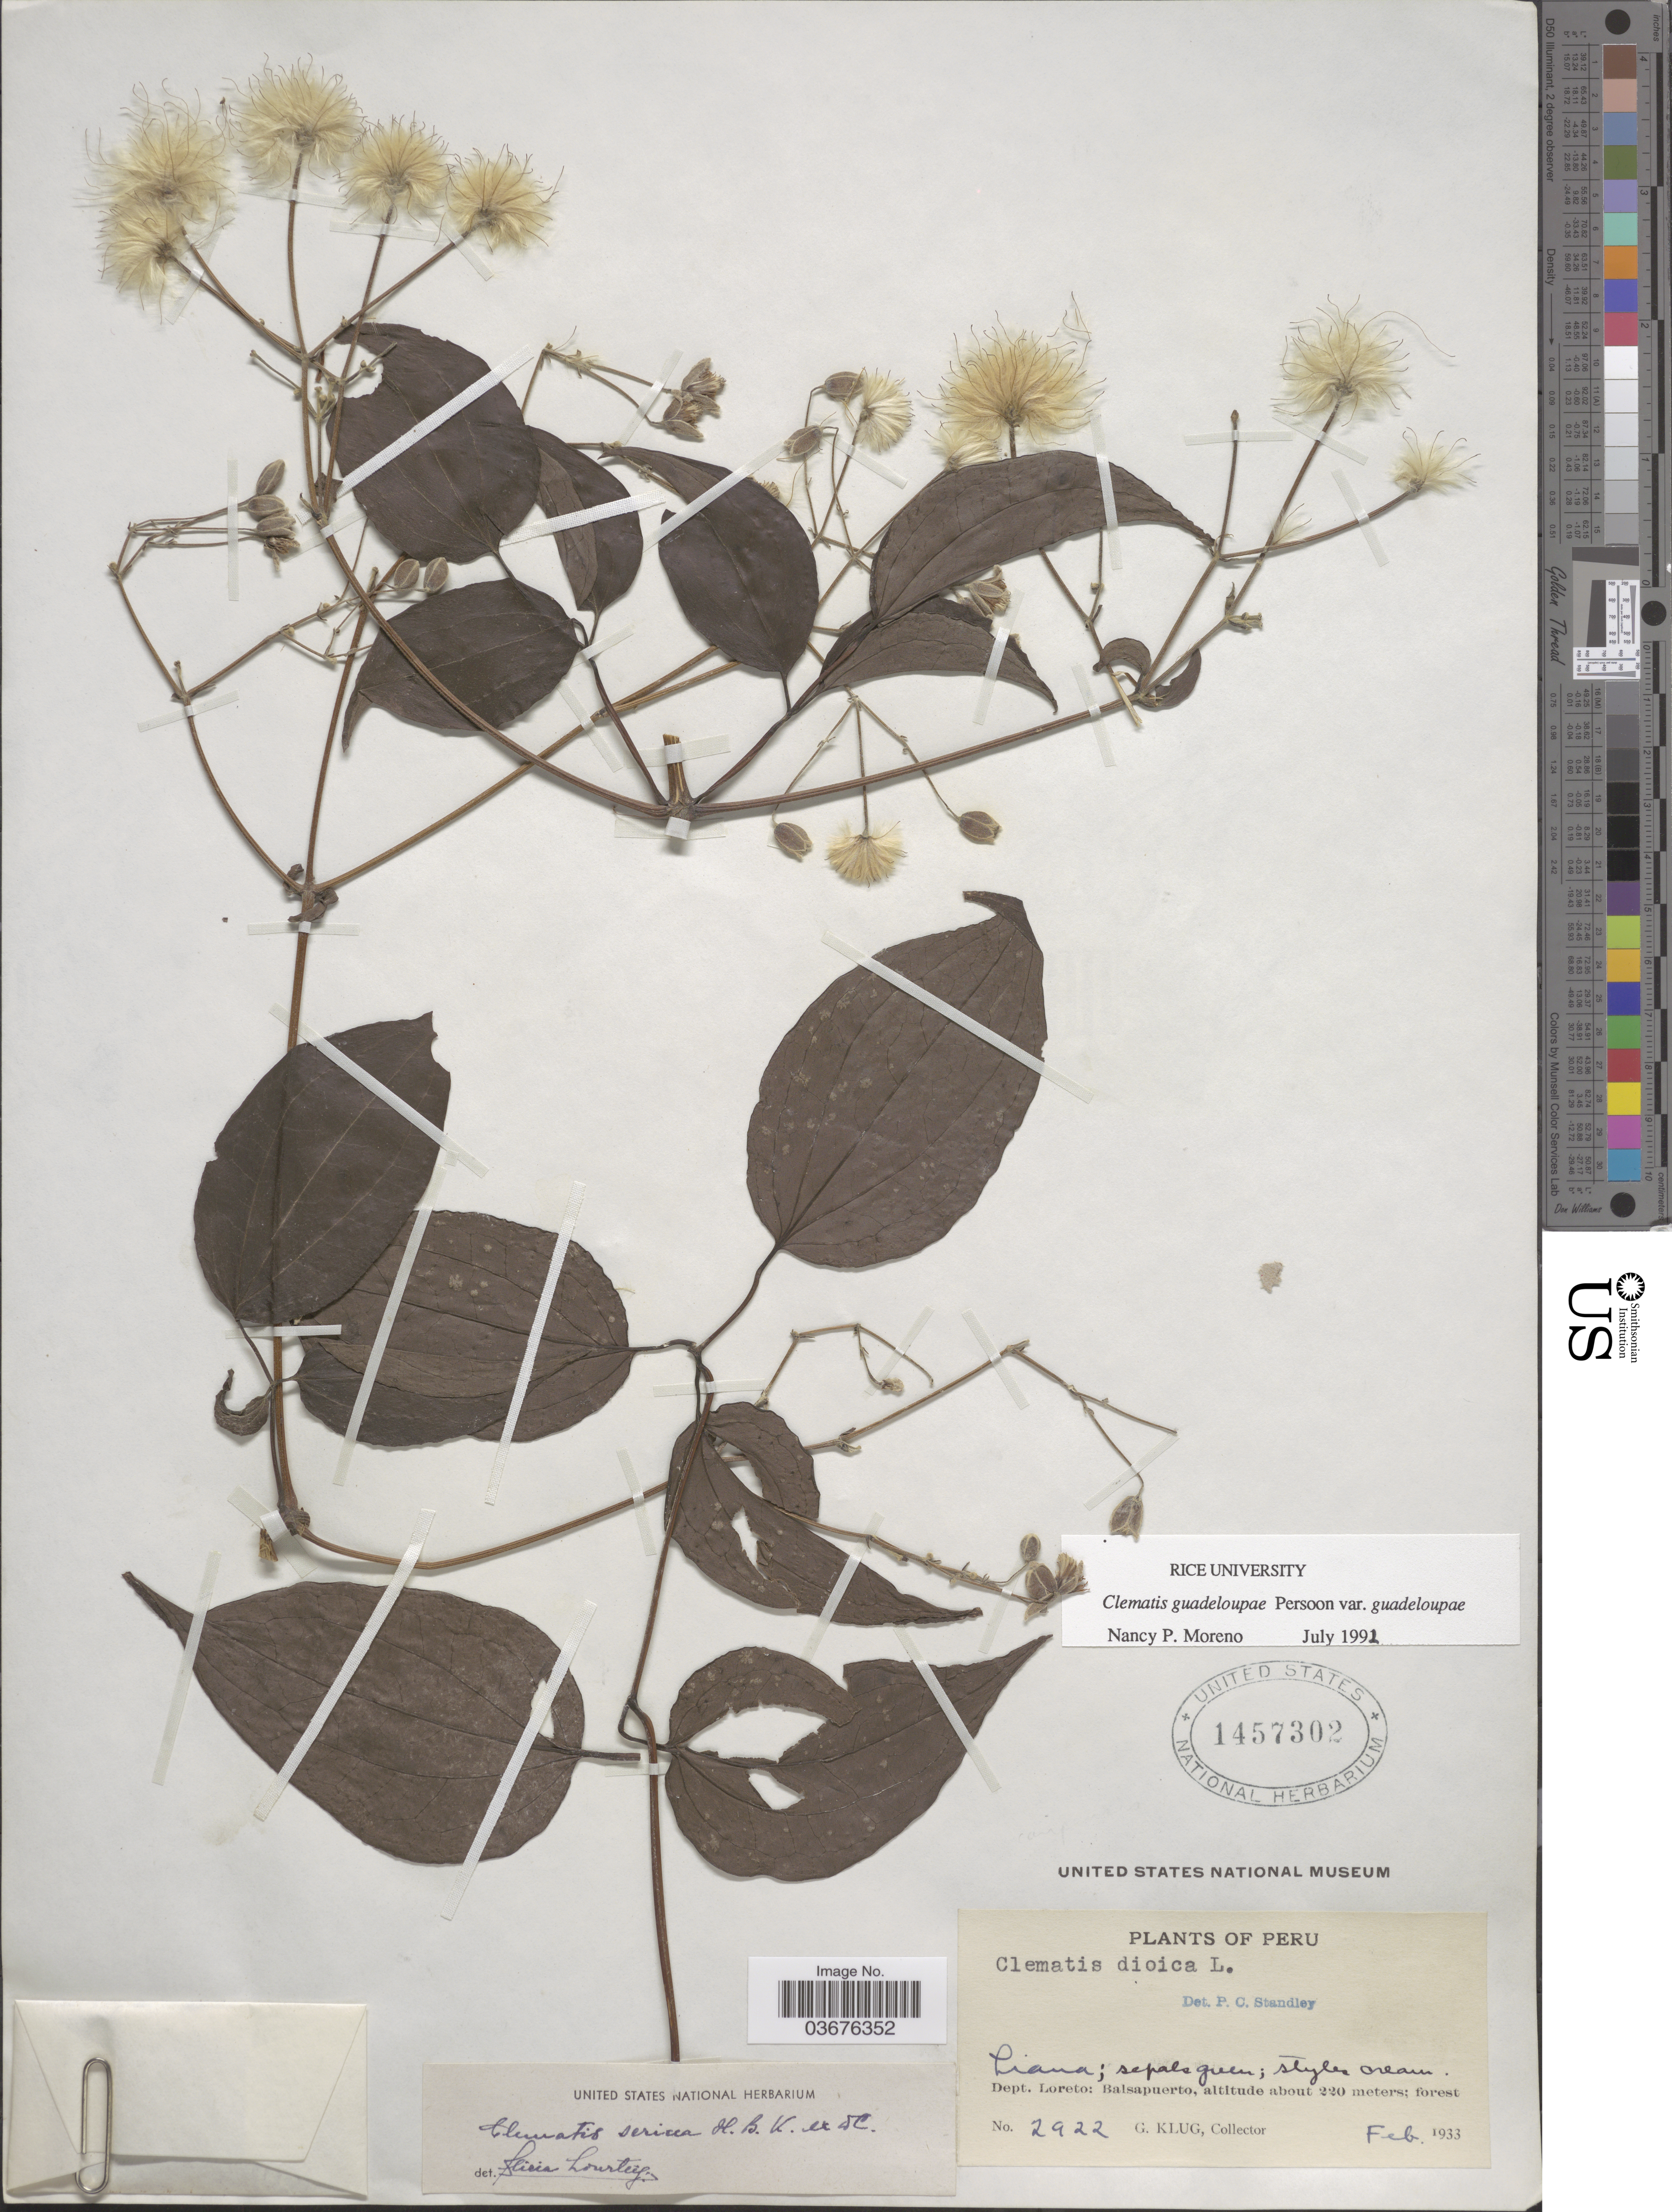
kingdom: Plantae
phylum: Tracheophyta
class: Magnoliopsida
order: Ranunculales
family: Ranunculaceae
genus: Clematis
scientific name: Clematis guadeloupae var. guadeloupae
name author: Pers.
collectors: G. Klug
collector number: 2922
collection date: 1933-02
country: Peru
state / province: Loreto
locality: Dept. Loreto: Balsapuerto.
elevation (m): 220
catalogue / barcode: US 1457302